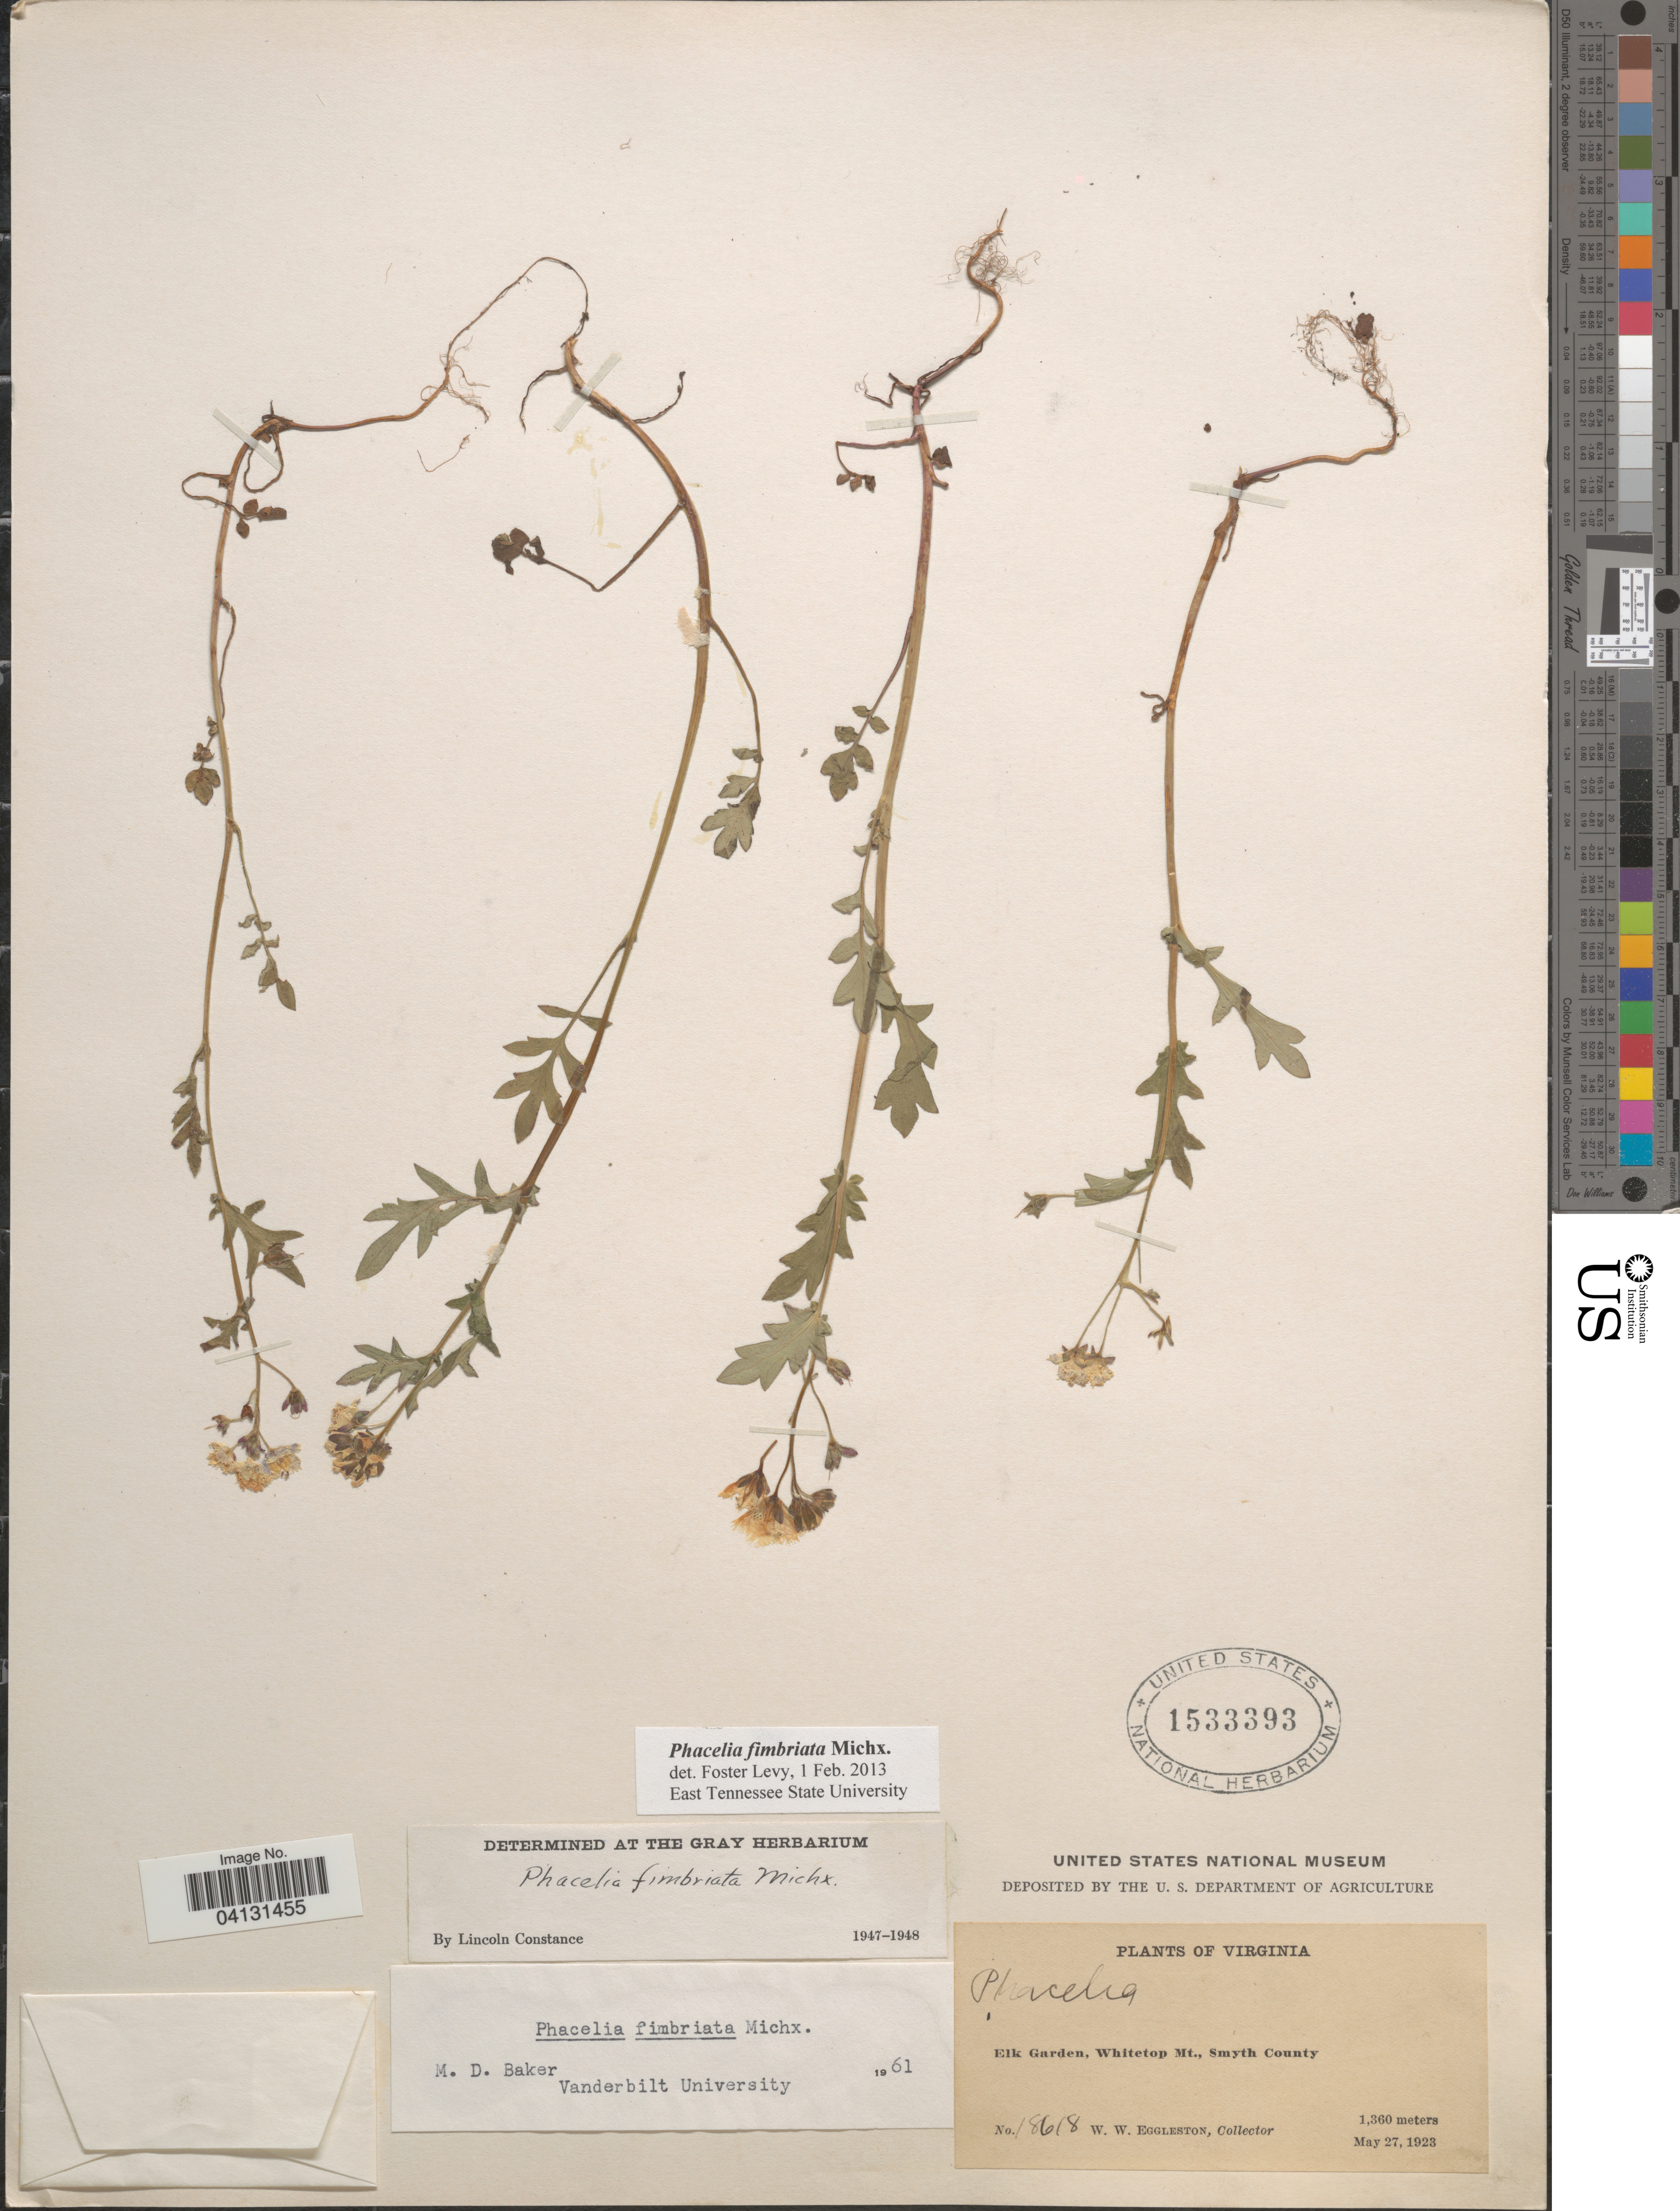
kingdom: Plantae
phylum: Tracheophyta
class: Magnoliopsida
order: Boraginales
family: Hydrophyllaceae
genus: Phacelia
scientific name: Phacelia fimbriata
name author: Michx.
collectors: W. W. Eggleston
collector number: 18618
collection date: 1923-05-27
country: United States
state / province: Virginia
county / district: Smyth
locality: Elk Garden, Whitetop Mt., Smyth County.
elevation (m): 1360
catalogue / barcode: US 1533393